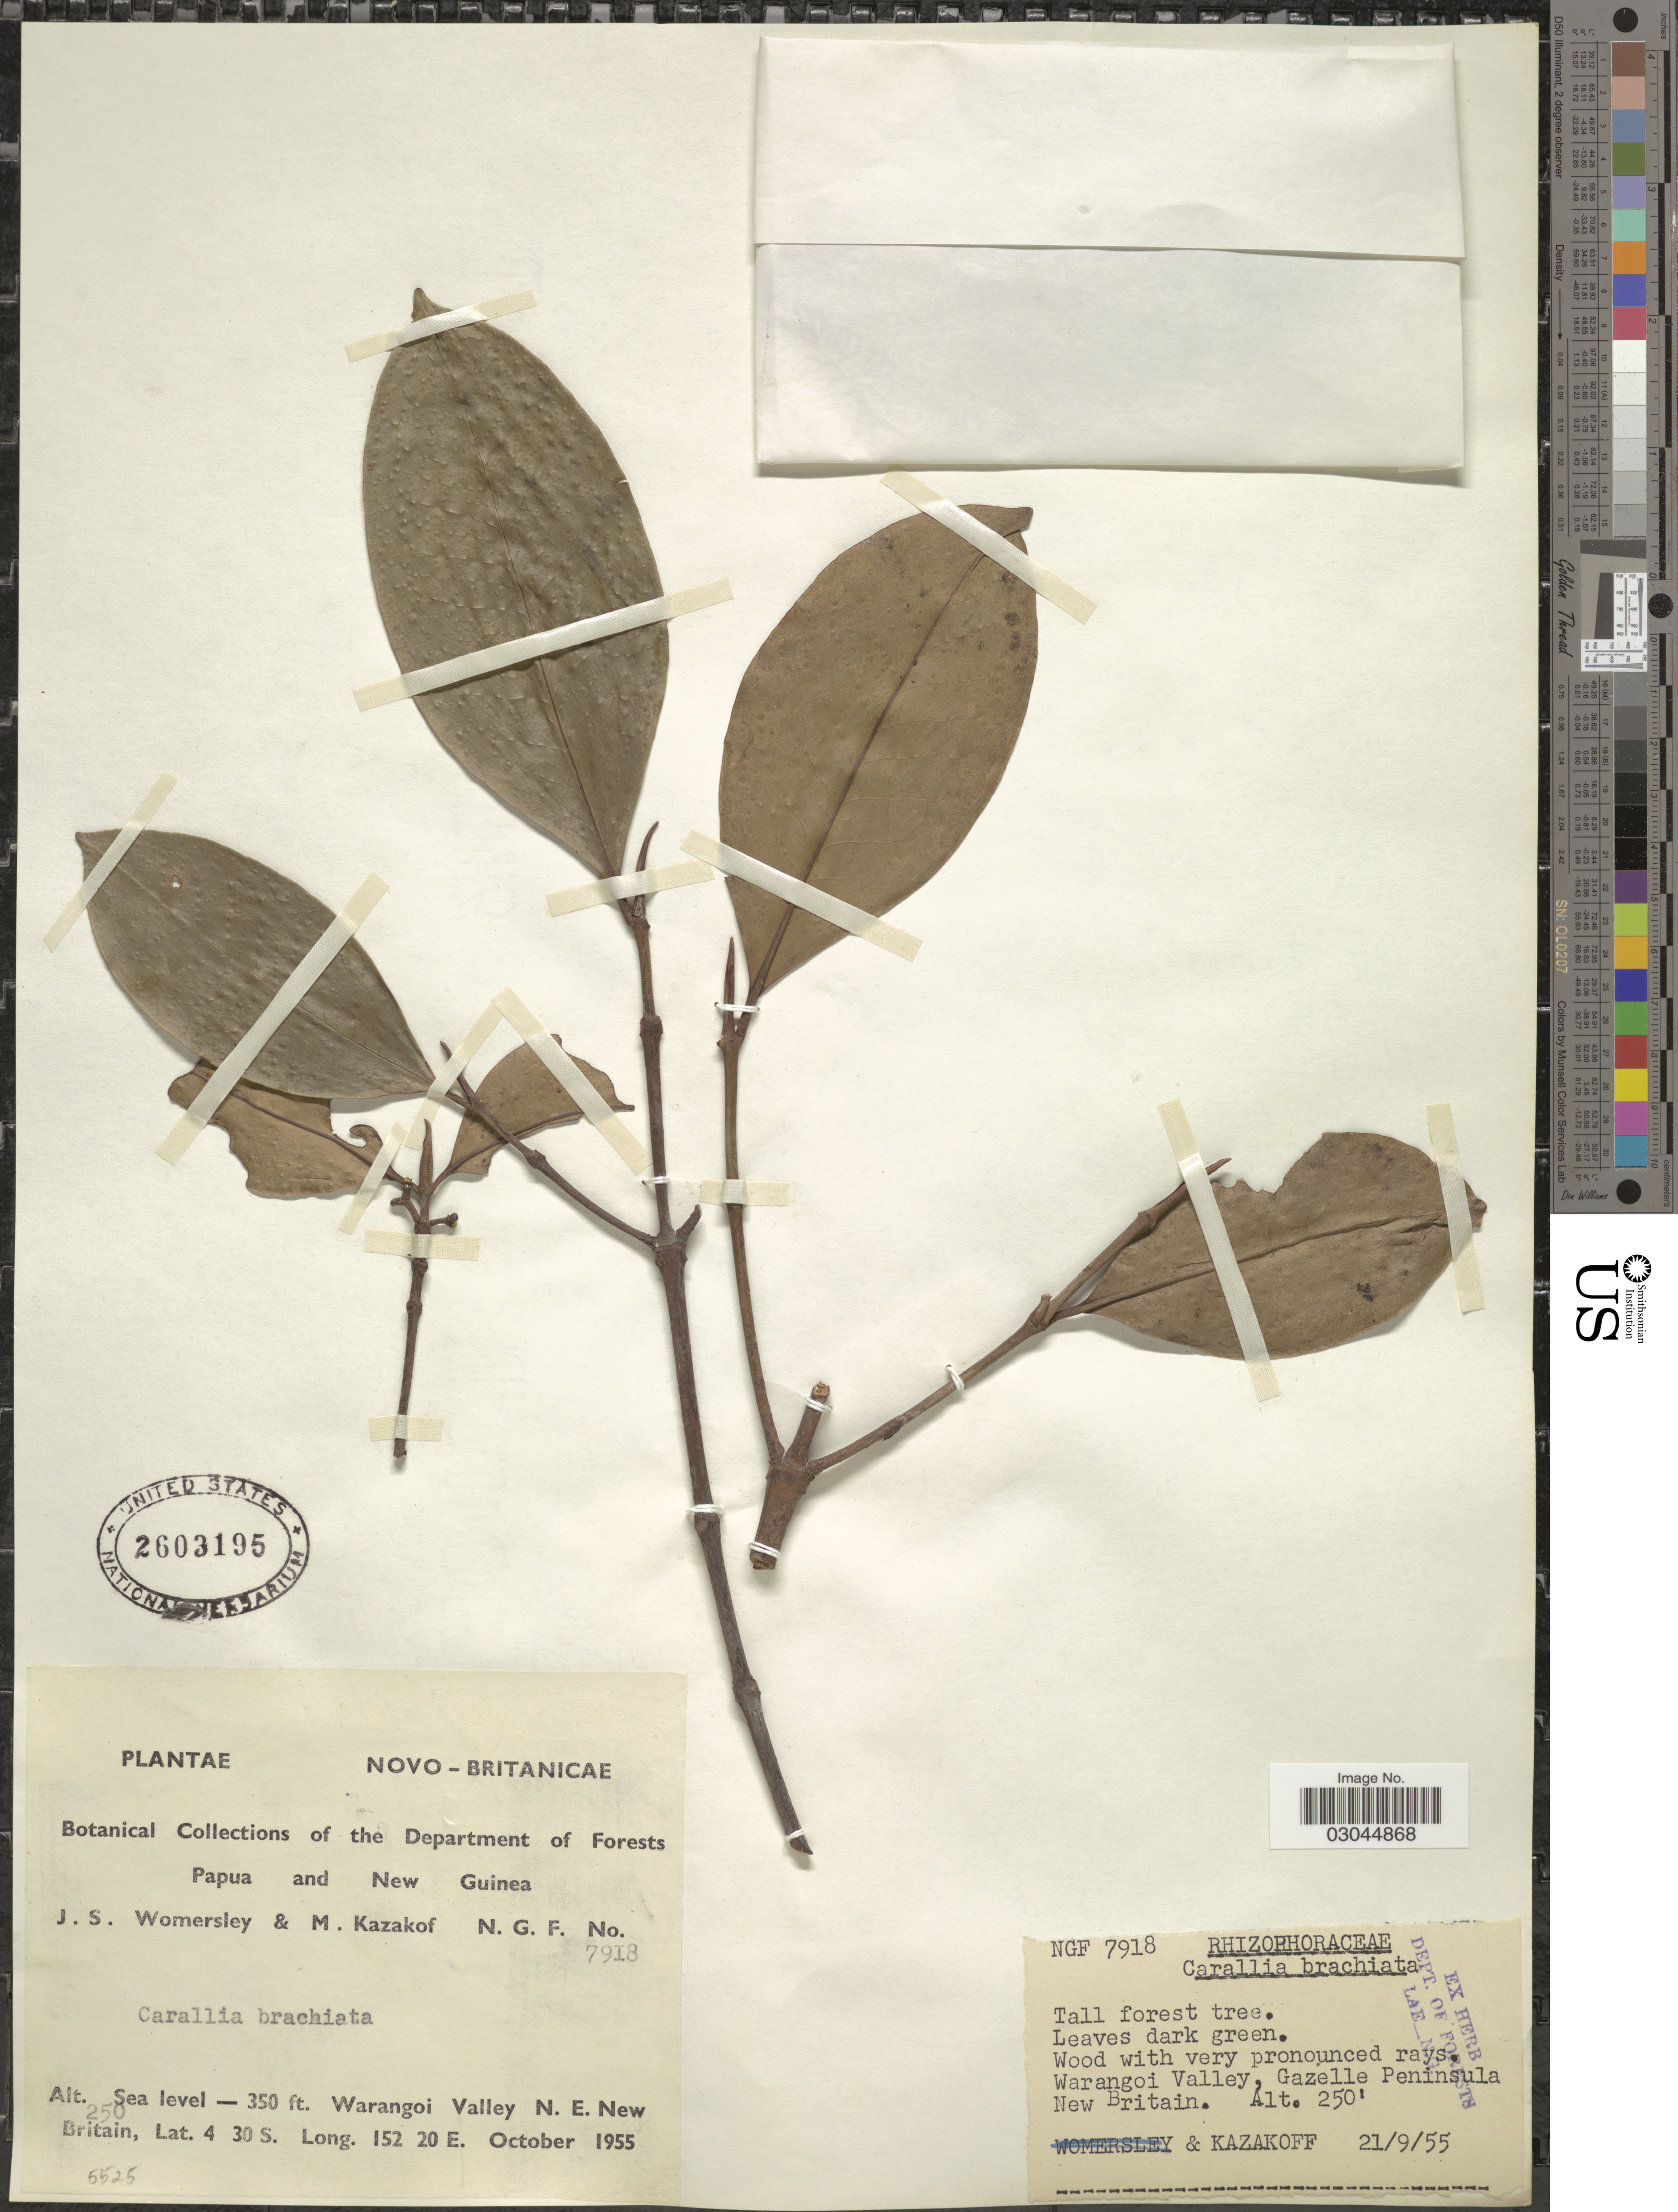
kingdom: Plantae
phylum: Tracheophyta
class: Magnoliopsida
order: Malpighiales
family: Rhizophoraceae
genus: Carallia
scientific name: Carallia brachiata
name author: (Lour.) Merr.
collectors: J. S. Womersley & M. Kazakof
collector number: NGF 7918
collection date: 1955-09-21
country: Papua New Guinea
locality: Warangoi Valley, N.E. New Britain. Gazelle Peninsula New Britain.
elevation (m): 0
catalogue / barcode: US 2603195